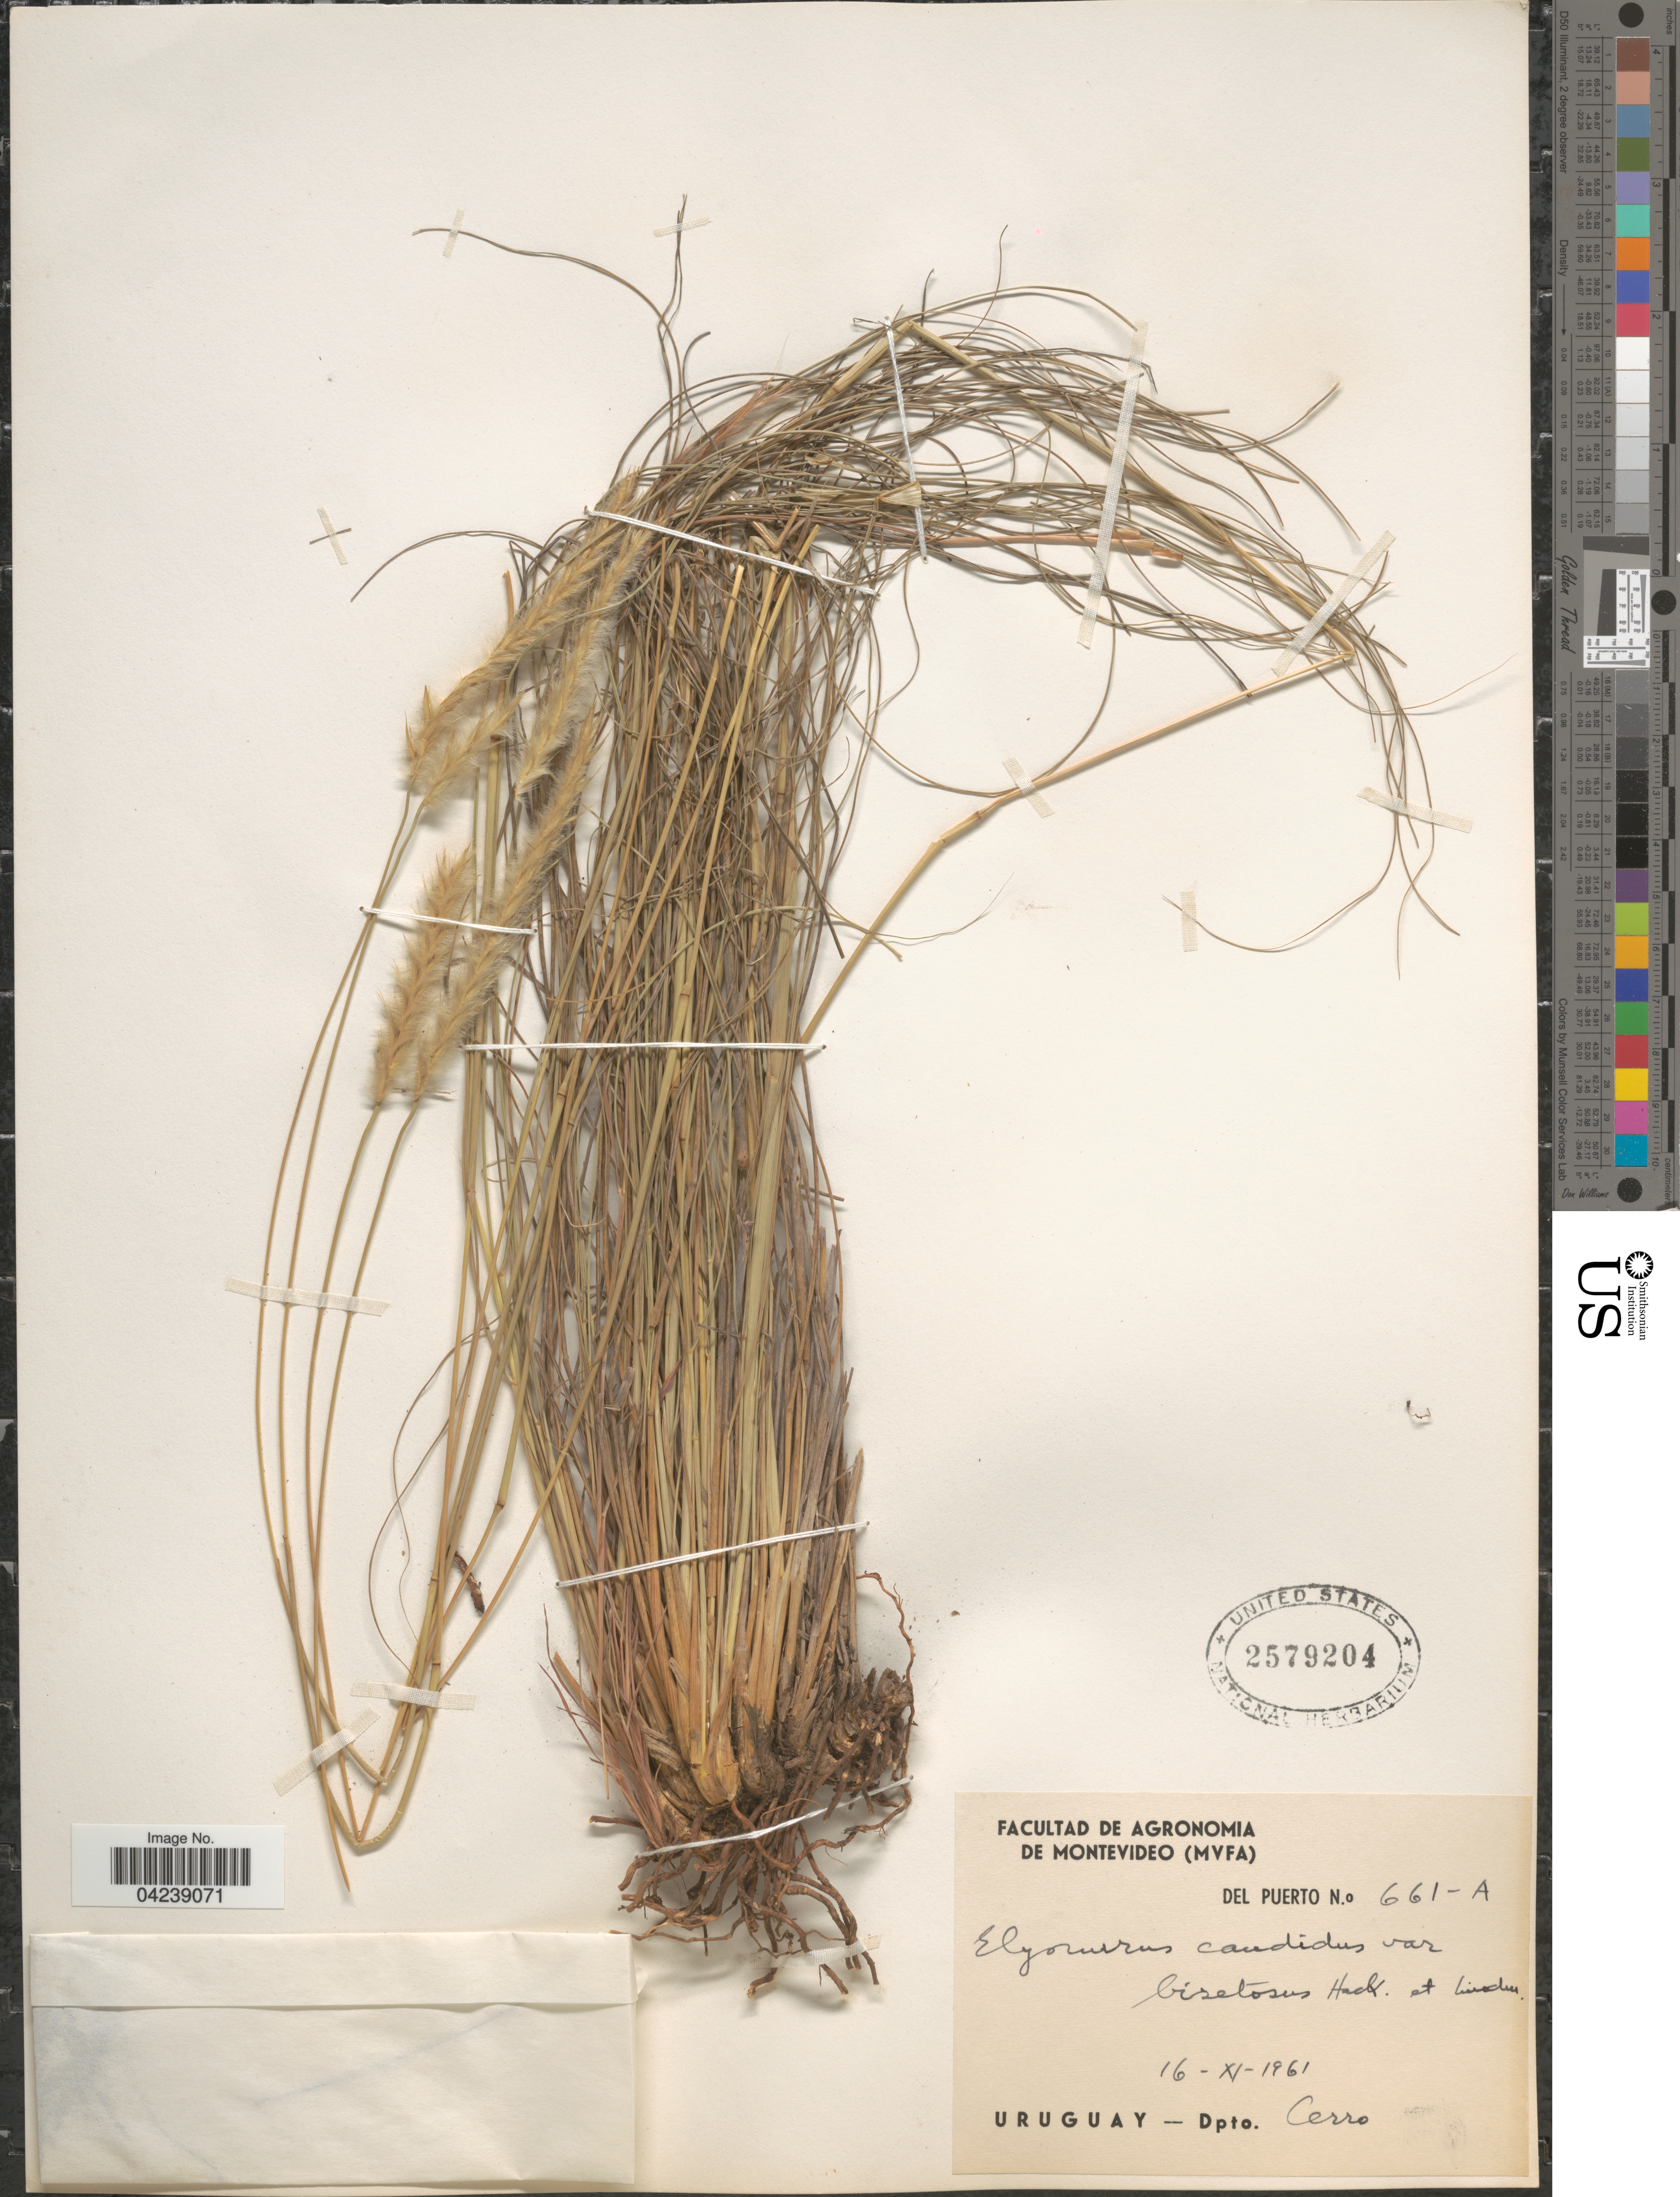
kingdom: Plantae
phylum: Tracheophyta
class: Liliopsida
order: Poales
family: Poaceae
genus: Elionurus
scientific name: Elionurus muticus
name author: (Spreng.) Kuntze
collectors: Del Puerto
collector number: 661-A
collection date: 1961-11-16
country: Uruguay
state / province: Montevideo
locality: Dpto. Cerro.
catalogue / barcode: US 2579204